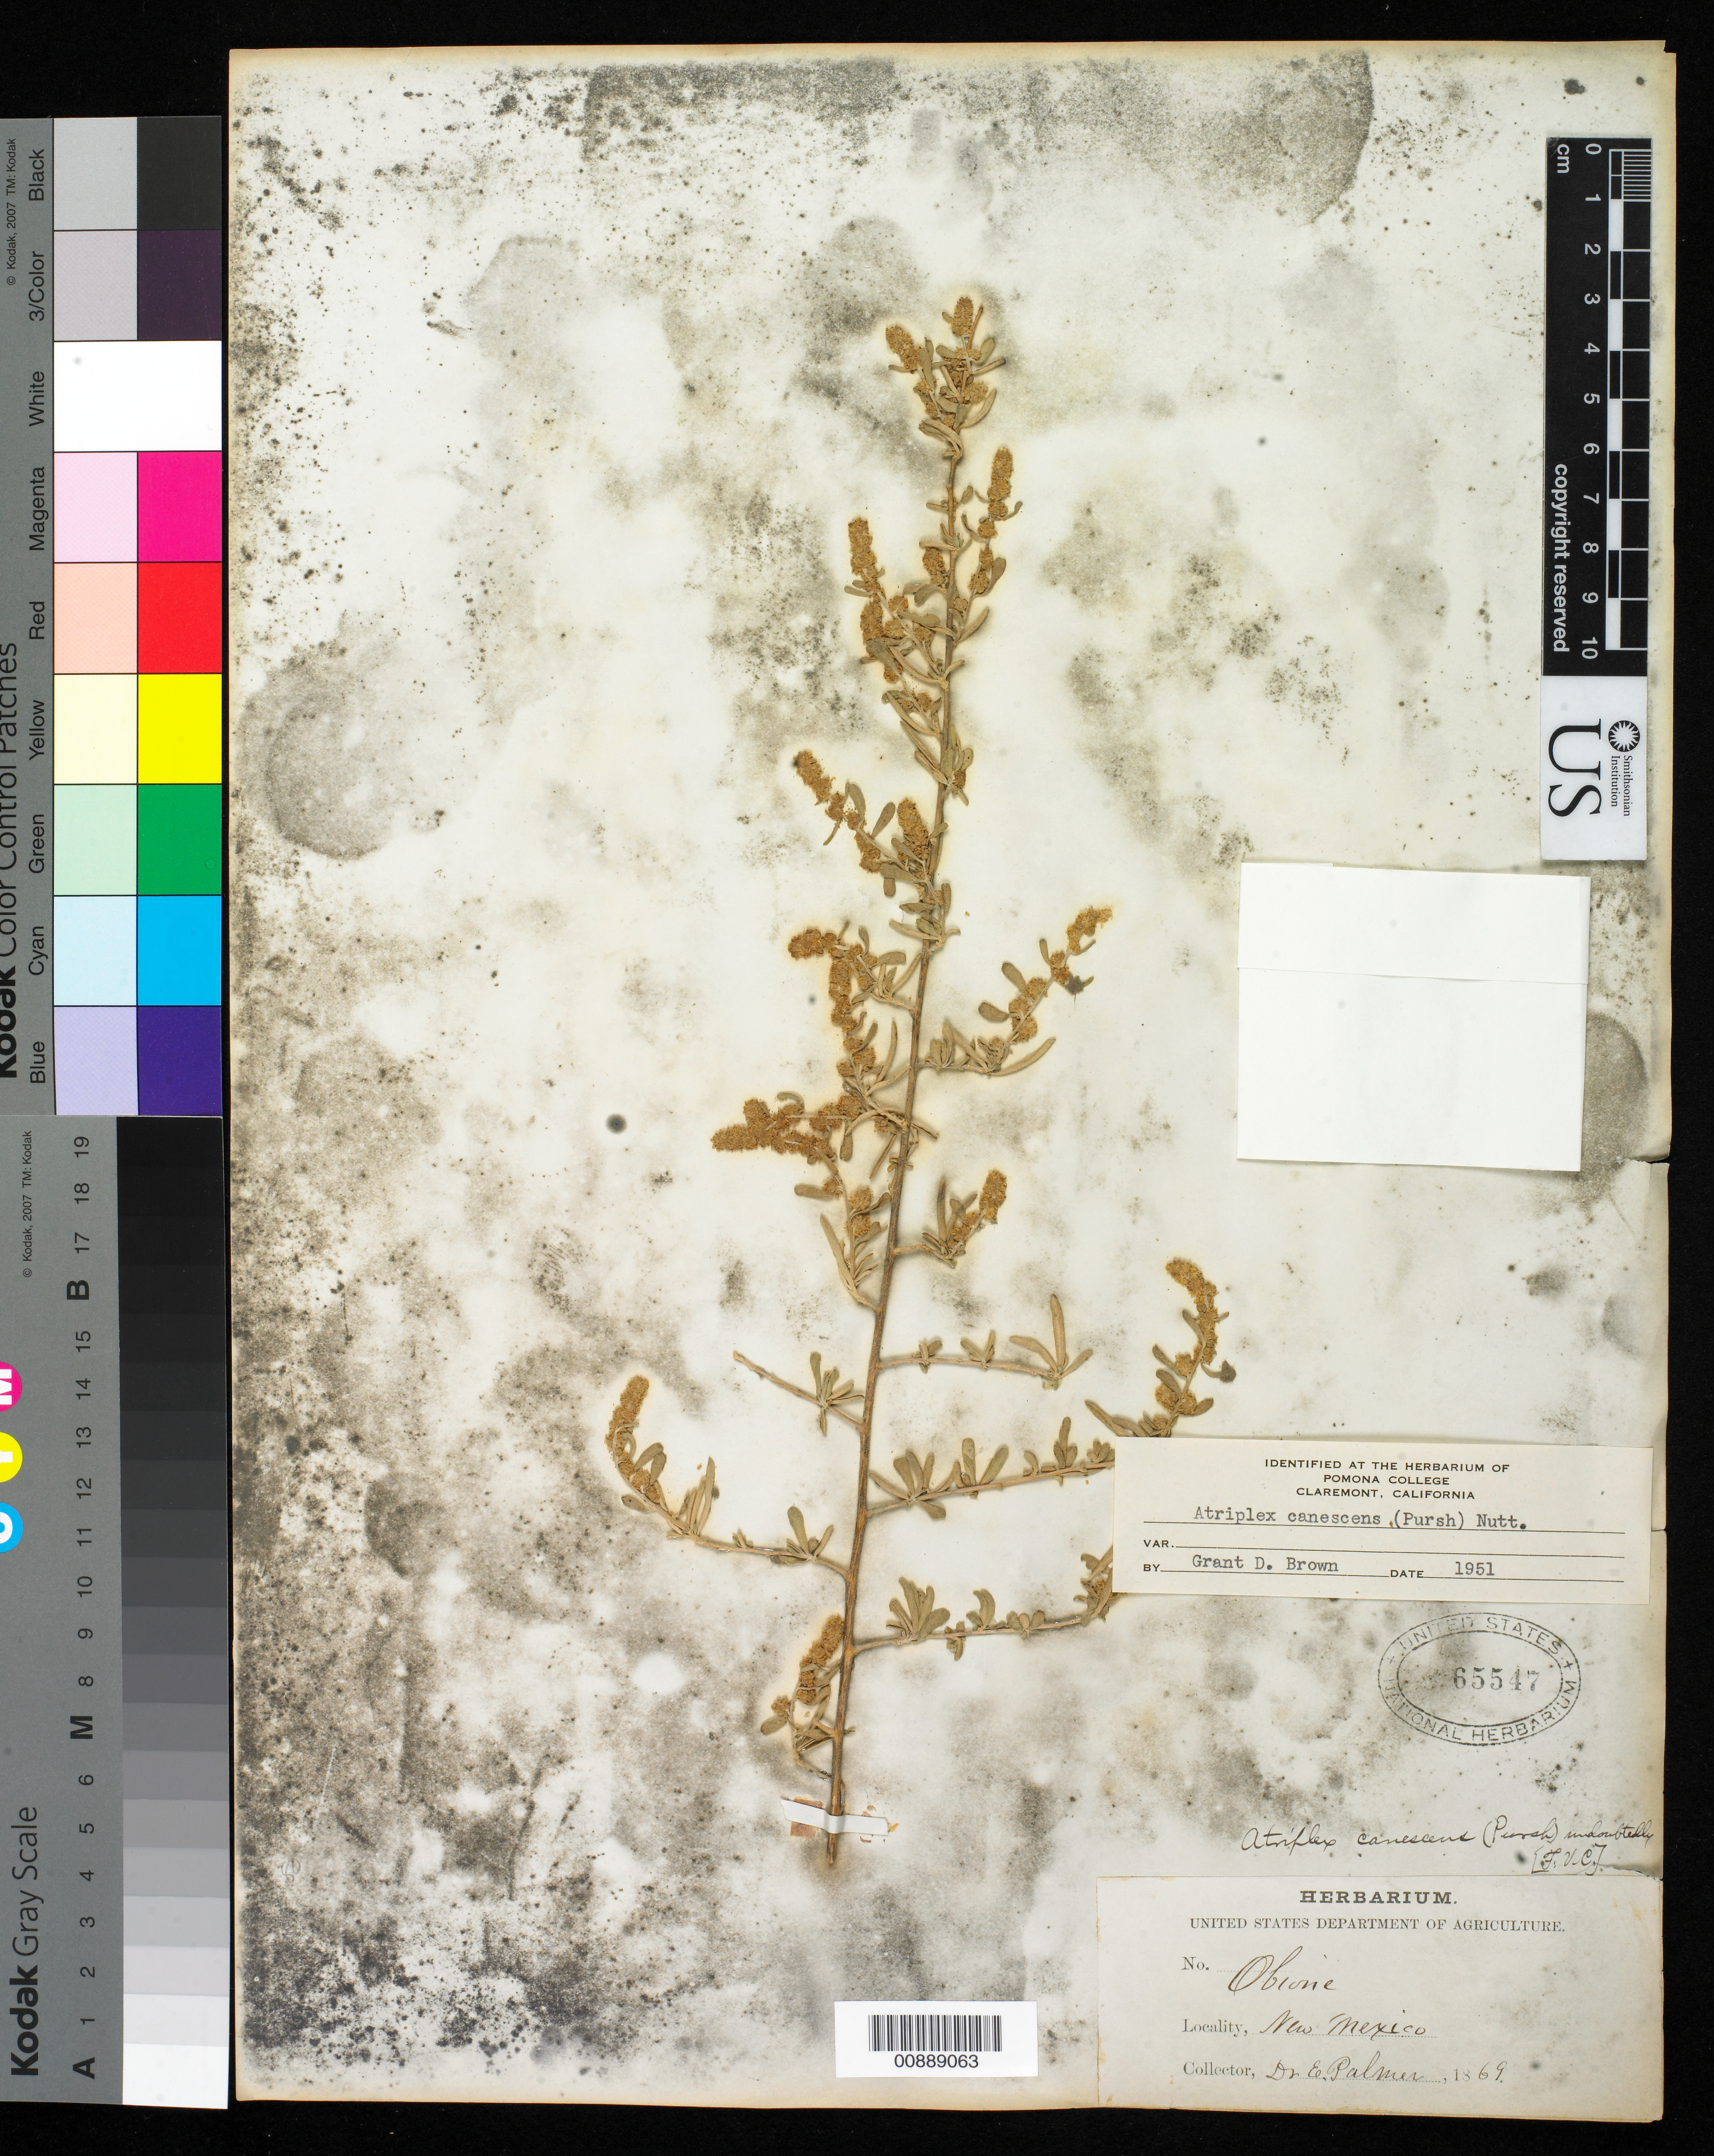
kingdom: Plantae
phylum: Tracheophyta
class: Magnoliopsida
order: Caryophyllales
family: Amaranthaceae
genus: Atriplex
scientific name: Atriplex canescens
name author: (Pursh) Nutt.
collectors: E. Palmer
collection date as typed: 1869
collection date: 1869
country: United States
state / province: New Mexico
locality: New Mexico.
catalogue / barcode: US 65547